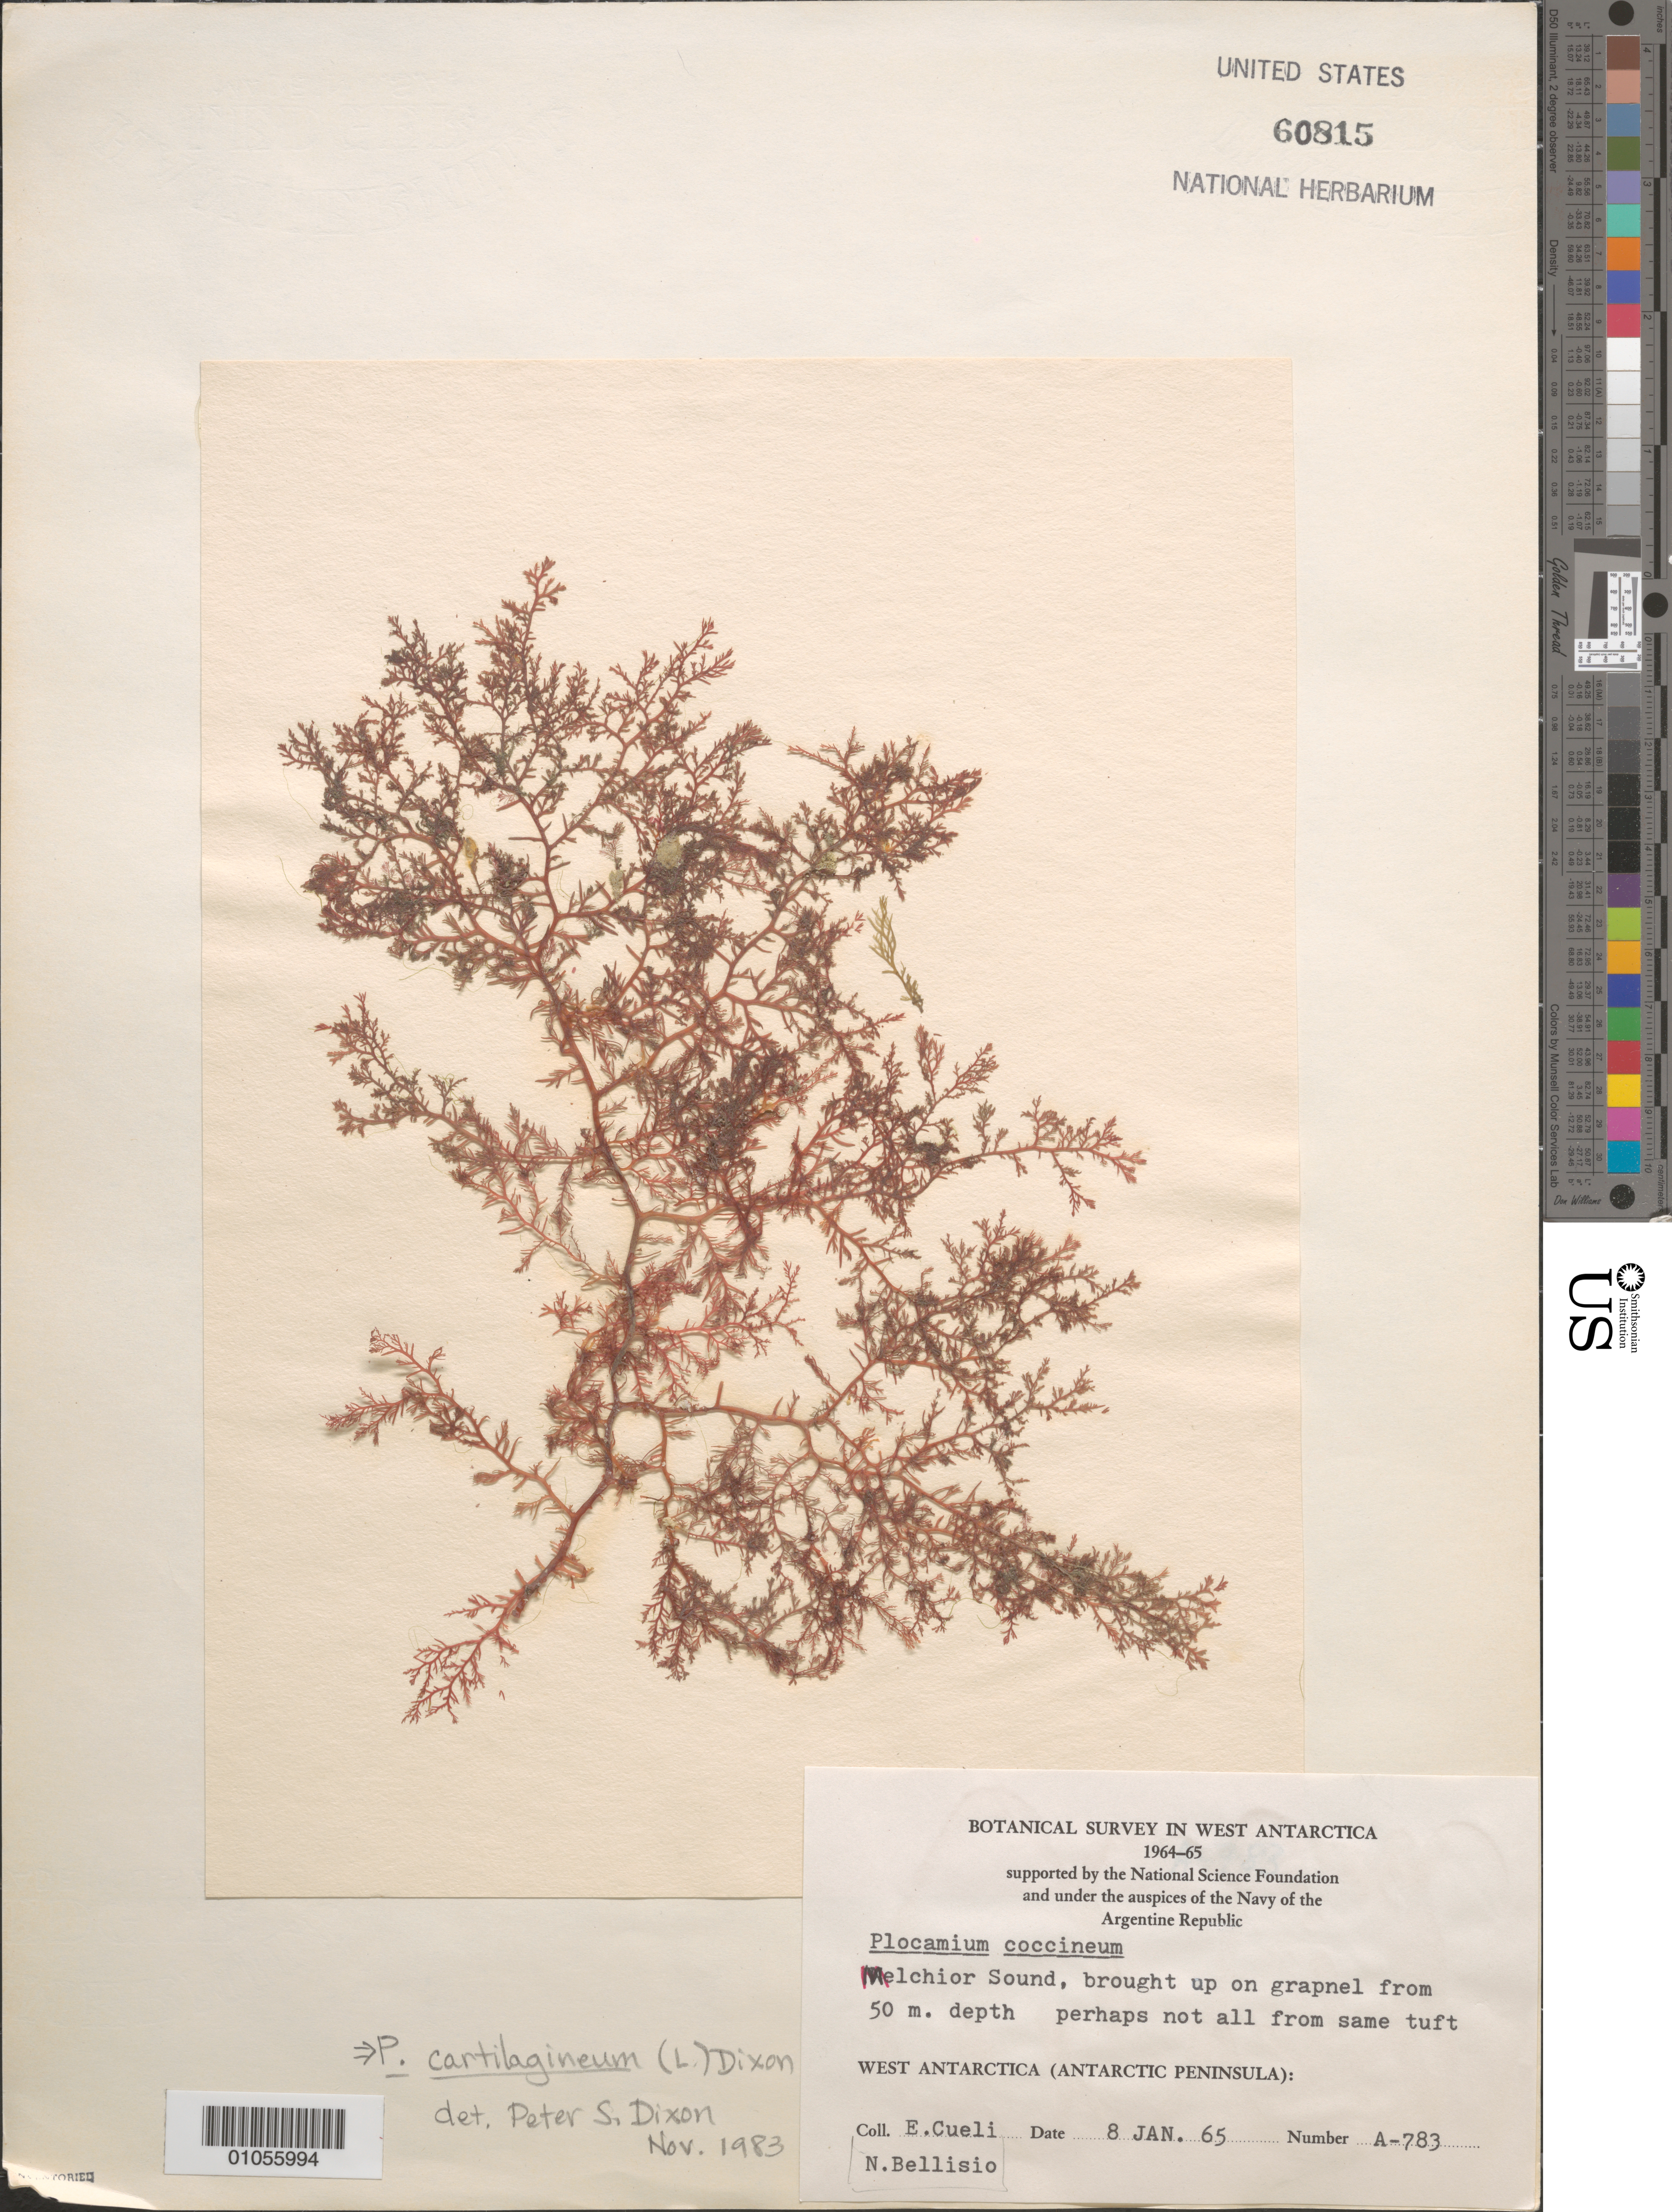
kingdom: Plantae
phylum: Rhodophyta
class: Florideophyceae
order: Plocamiales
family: Plocamiaceae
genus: Plocamium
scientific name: Plocamium cartilagineum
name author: (L.) P.S. Dixon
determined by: Dixon, P. S.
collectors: E. Cueli & N. Bellisio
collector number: A-783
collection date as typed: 08 Jan 1965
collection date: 1965-01-08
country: Antarctica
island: Melchior Islands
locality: Melchior Sound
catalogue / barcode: US 60815